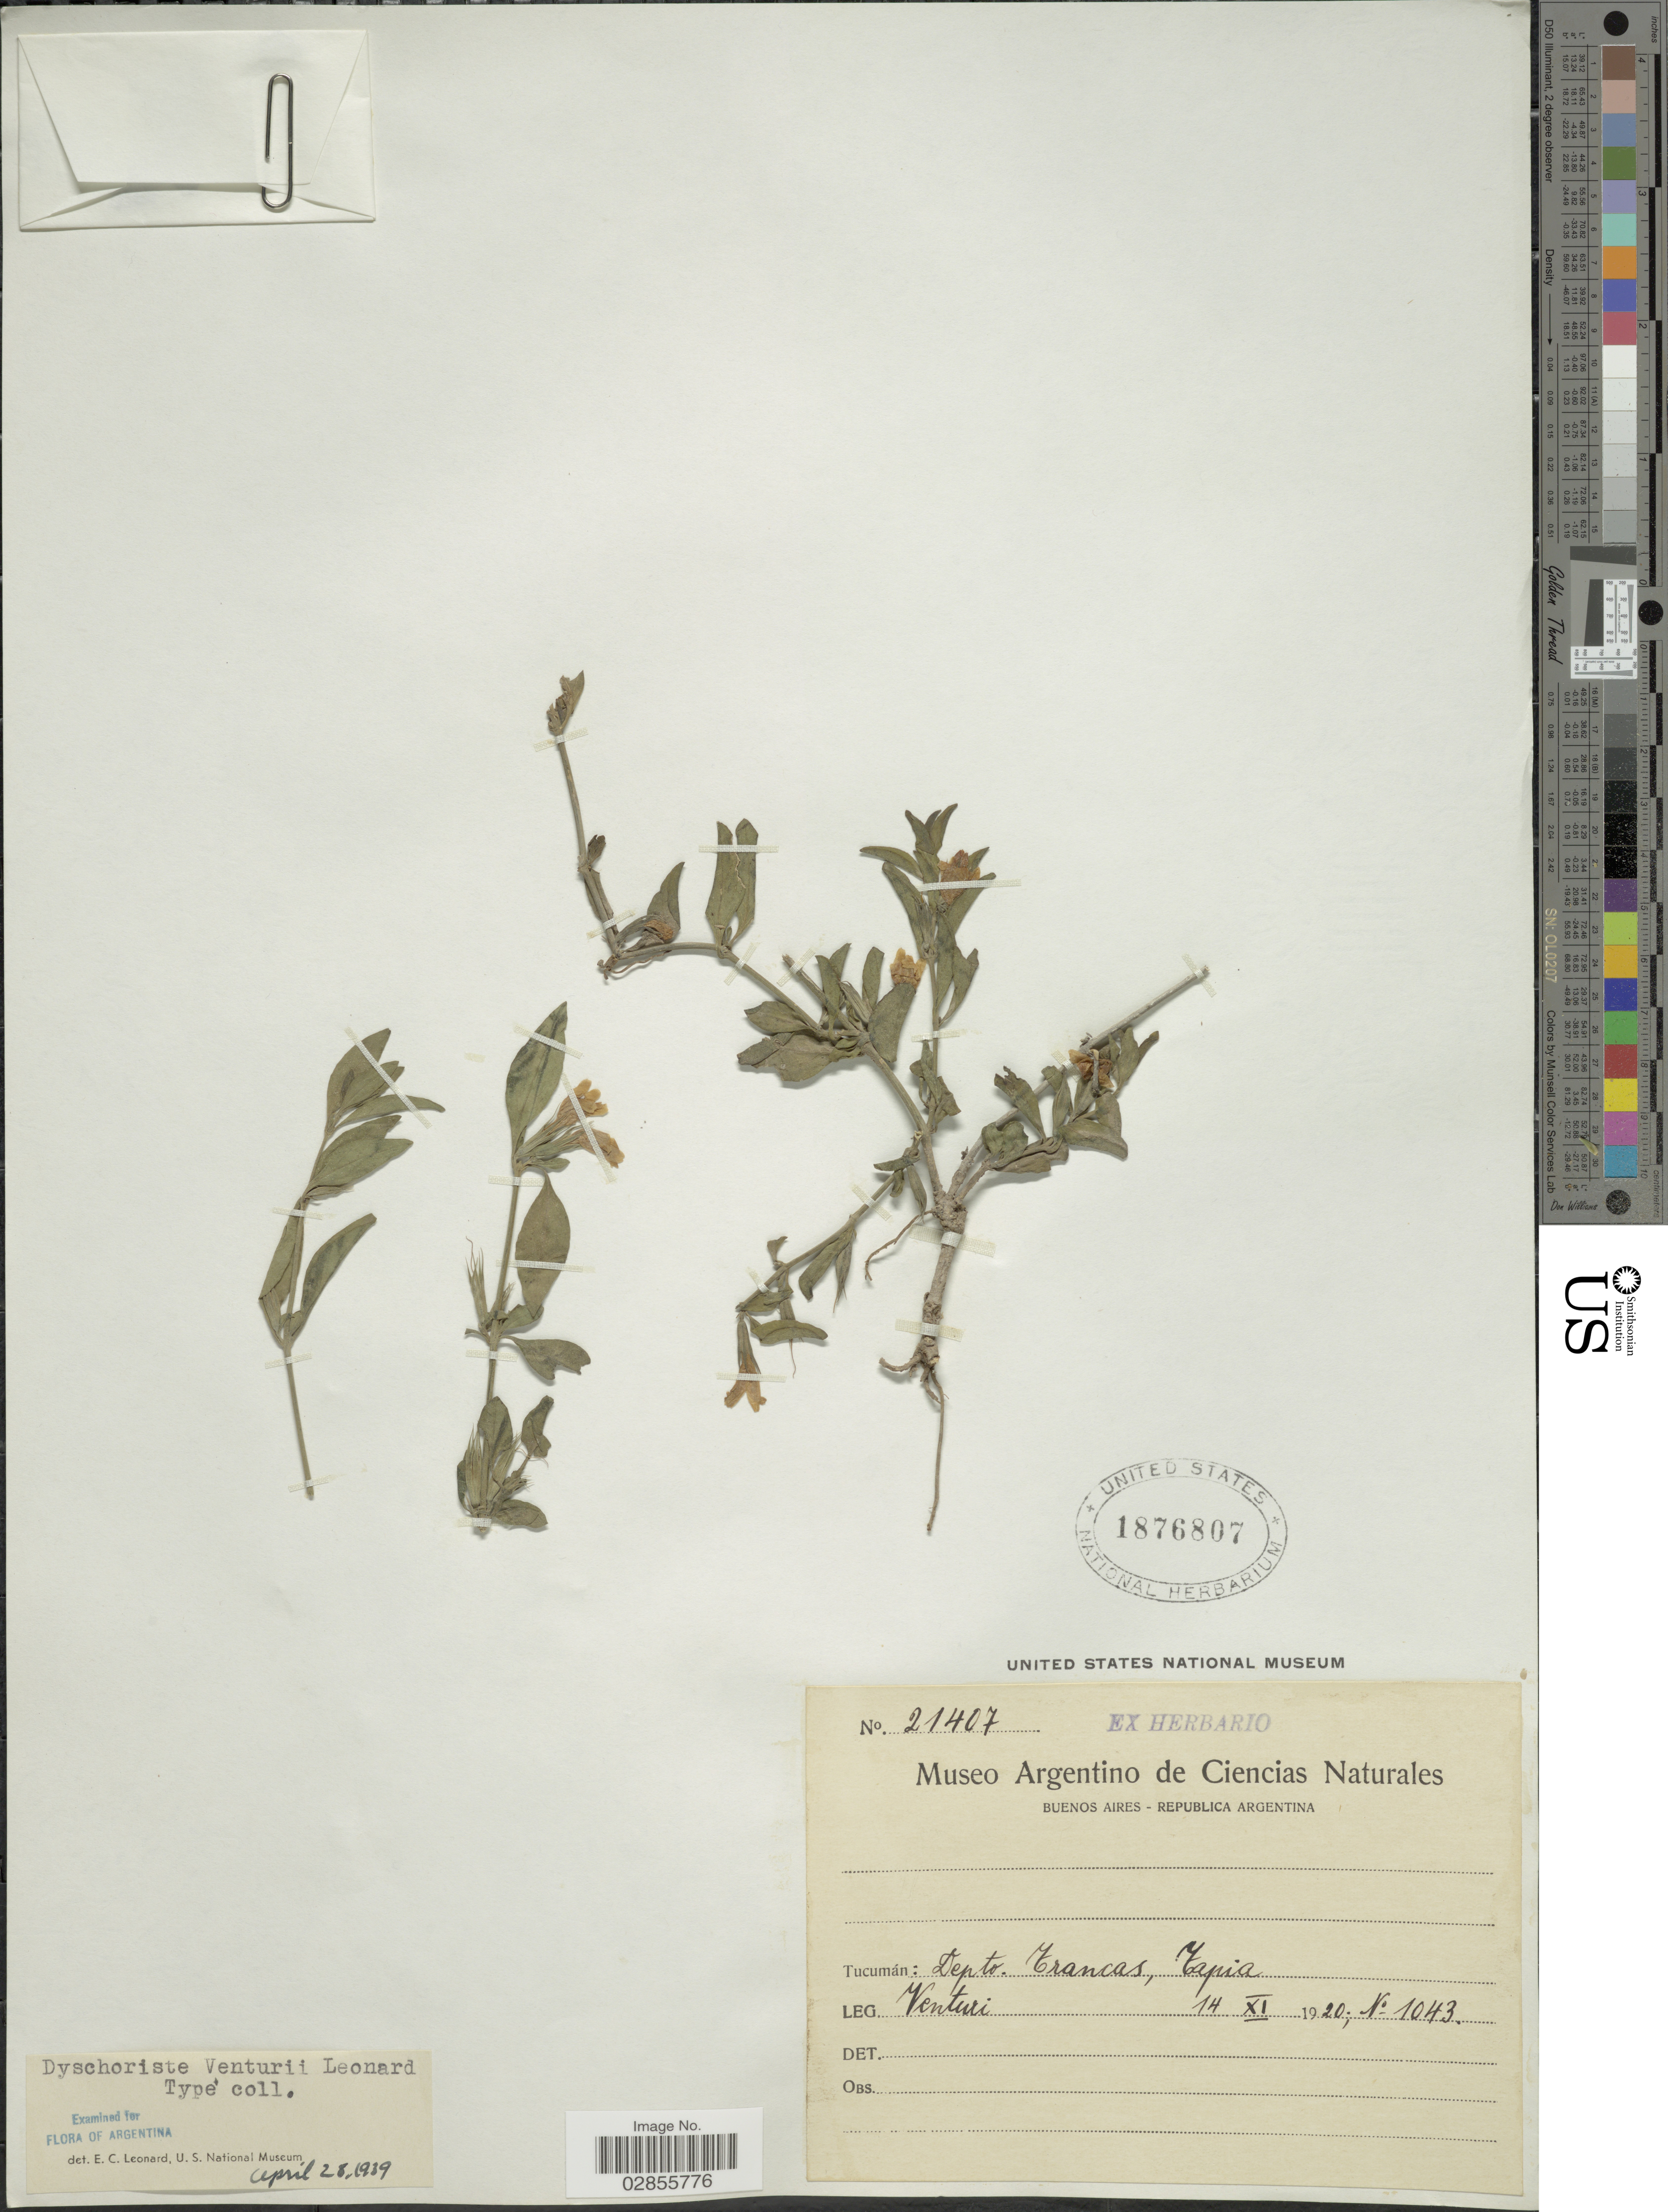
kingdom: Plantae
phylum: Tracheophyta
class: Magnoliopsida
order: Lamiales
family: Acanthaceae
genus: Dyschoriste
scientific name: Dyschoriste venturii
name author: Leonard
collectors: Venturi, --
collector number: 21407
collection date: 1920-11-14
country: Argentina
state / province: Tucuman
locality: Depto. Trancas, Tapia.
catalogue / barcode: US 1876807